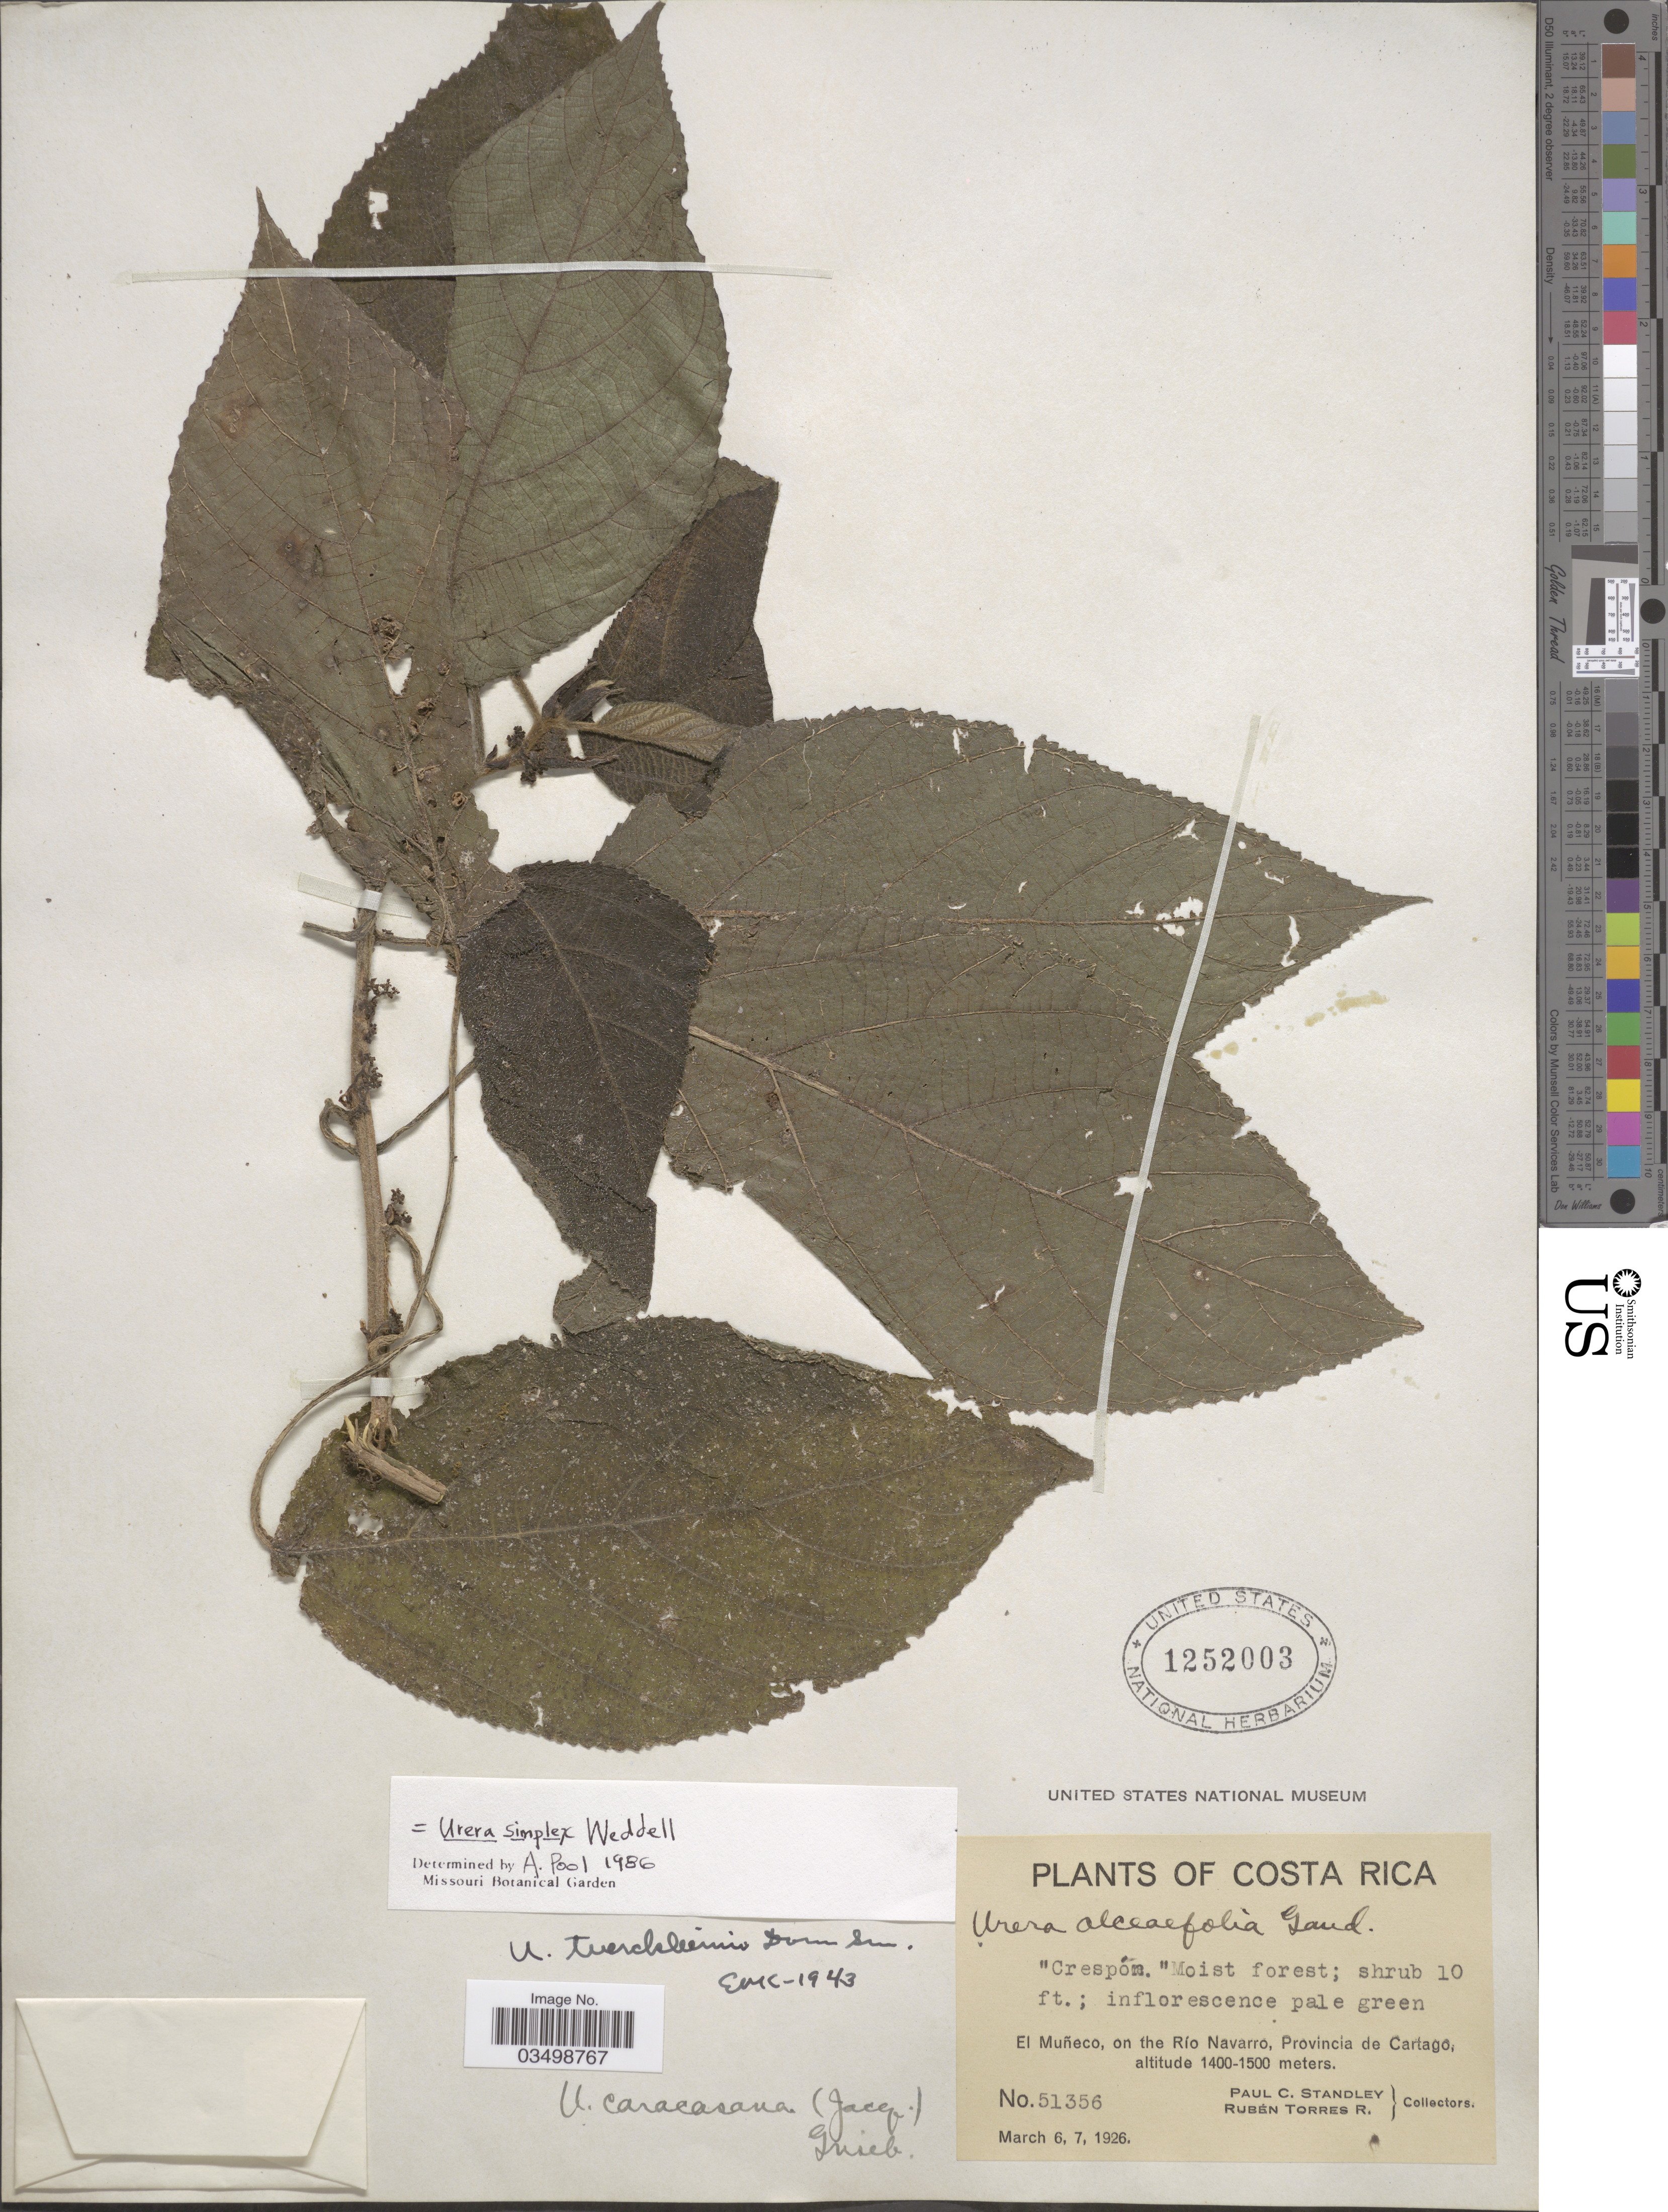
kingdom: Plantae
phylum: Tracheophyta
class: Magnoliopsida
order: Rosales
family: Urticaceae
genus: Urera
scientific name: Urera simplex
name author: Wedd.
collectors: P. C. Standley & R. Torres Rojas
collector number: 51356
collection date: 1926-03-06/1926-03-07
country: Costa Rica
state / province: Cartago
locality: El Muñeco, on the Río Navarro.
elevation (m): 1400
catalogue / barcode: US 1252003